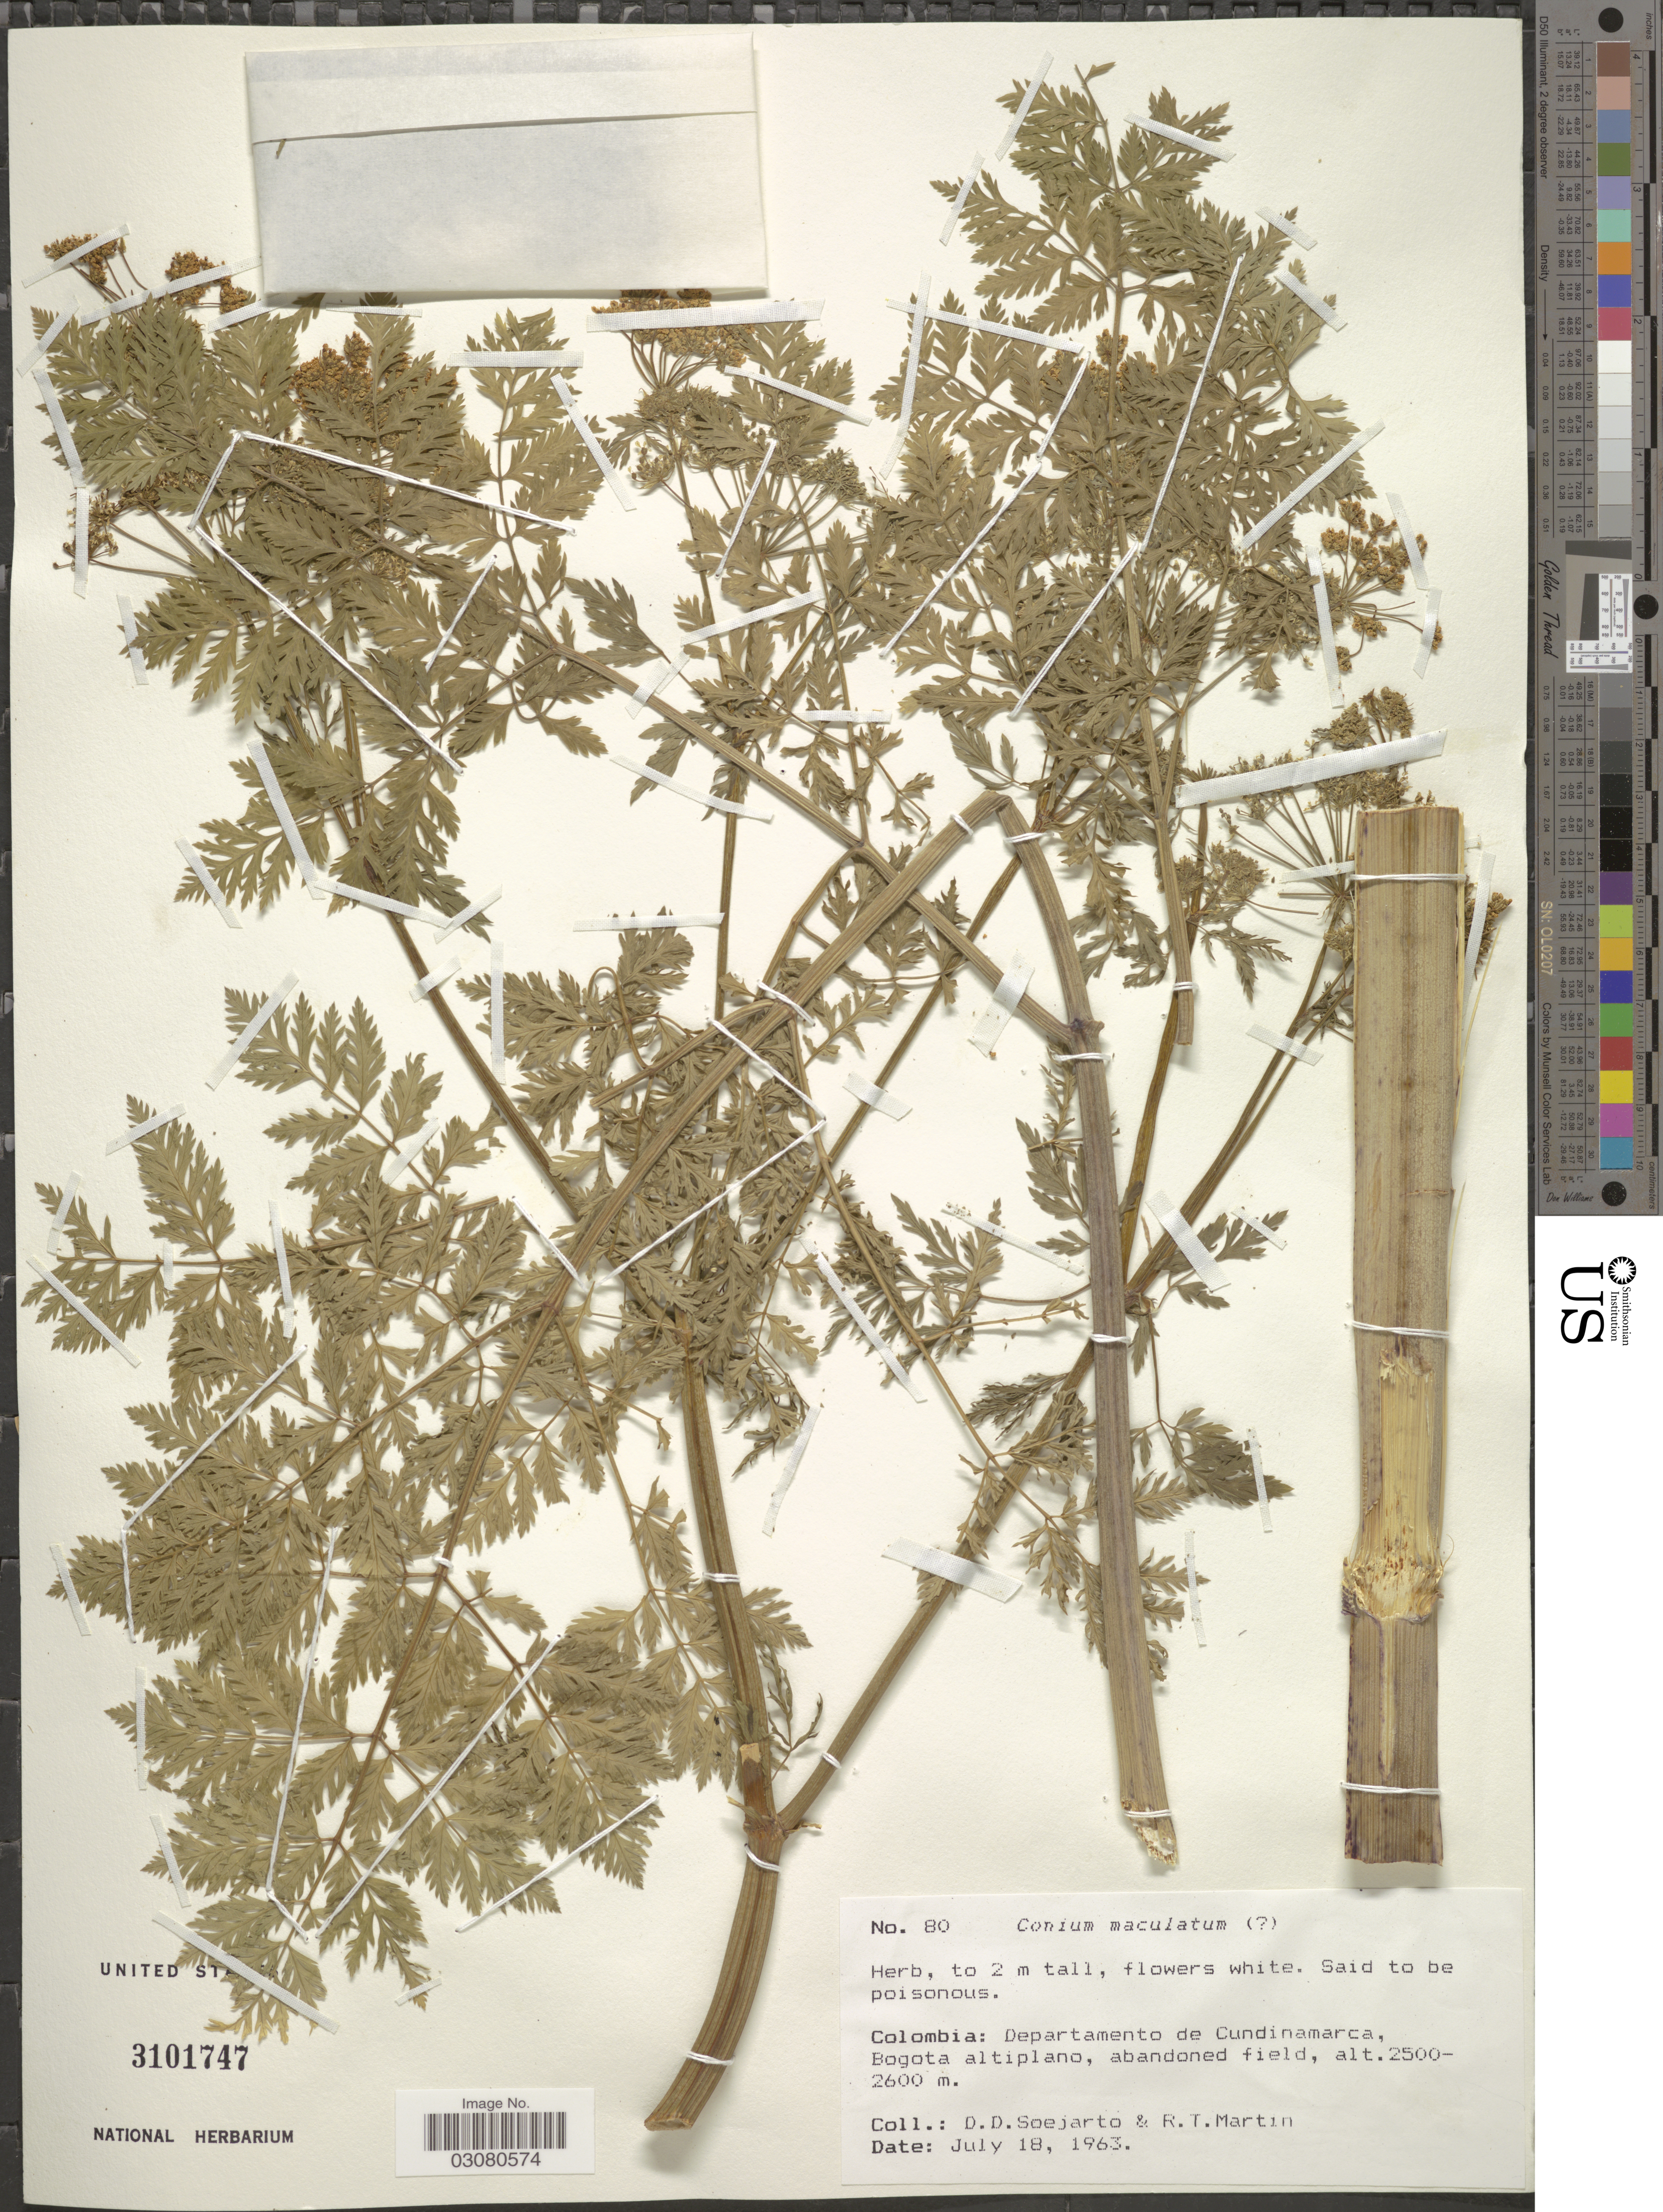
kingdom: Plantae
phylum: Tracheophyta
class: Magnoliopsida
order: Apiales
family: Apiaceae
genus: Conium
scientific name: Conium maculatum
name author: L.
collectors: R. T. Martin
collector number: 80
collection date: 1963-07-18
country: Colombia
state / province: Cundinamarca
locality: Departamento de Cundinamarca, Bogota altiplano, abandoned field.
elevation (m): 2500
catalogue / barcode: US 3101747